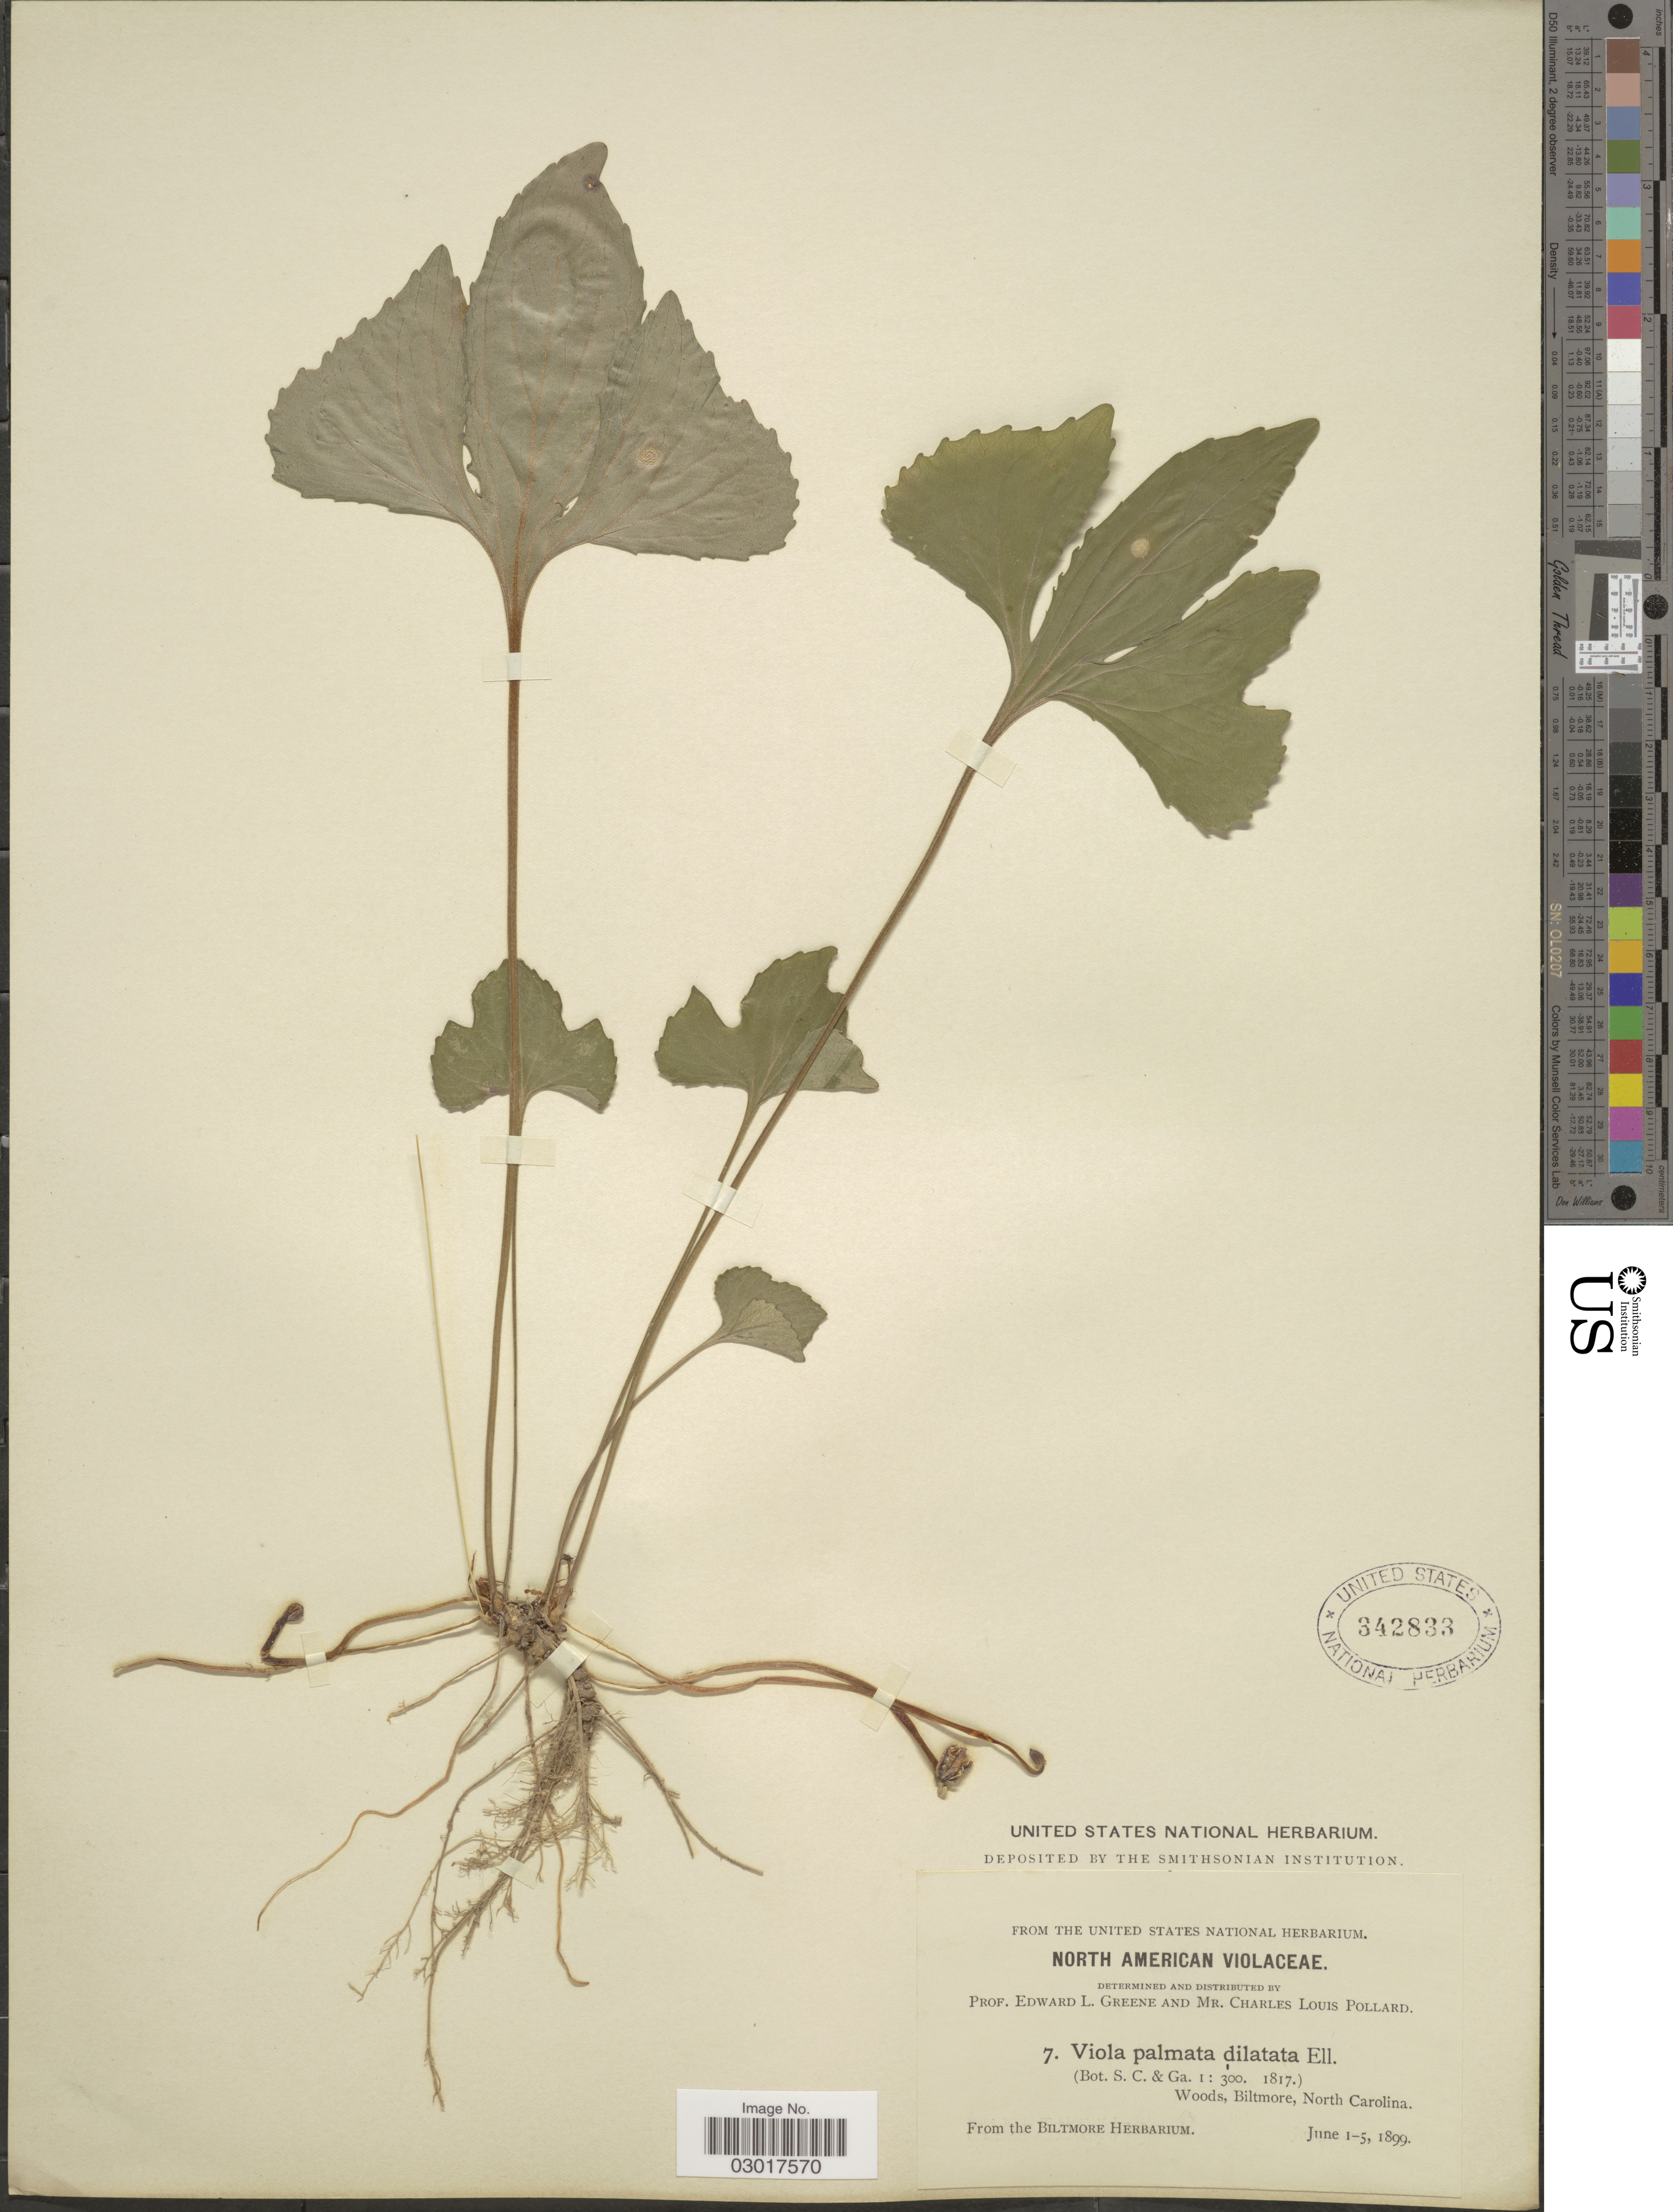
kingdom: Plantae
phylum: Tracheophyta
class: Magnoliopsida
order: Malpighiales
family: Violaceae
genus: Viola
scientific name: Viola triloba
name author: Schwein.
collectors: ex herb. Biltmore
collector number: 7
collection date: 1899-06-01/1899-06-05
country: United States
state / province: North Carolina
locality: Biltmore.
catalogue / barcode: US 342883